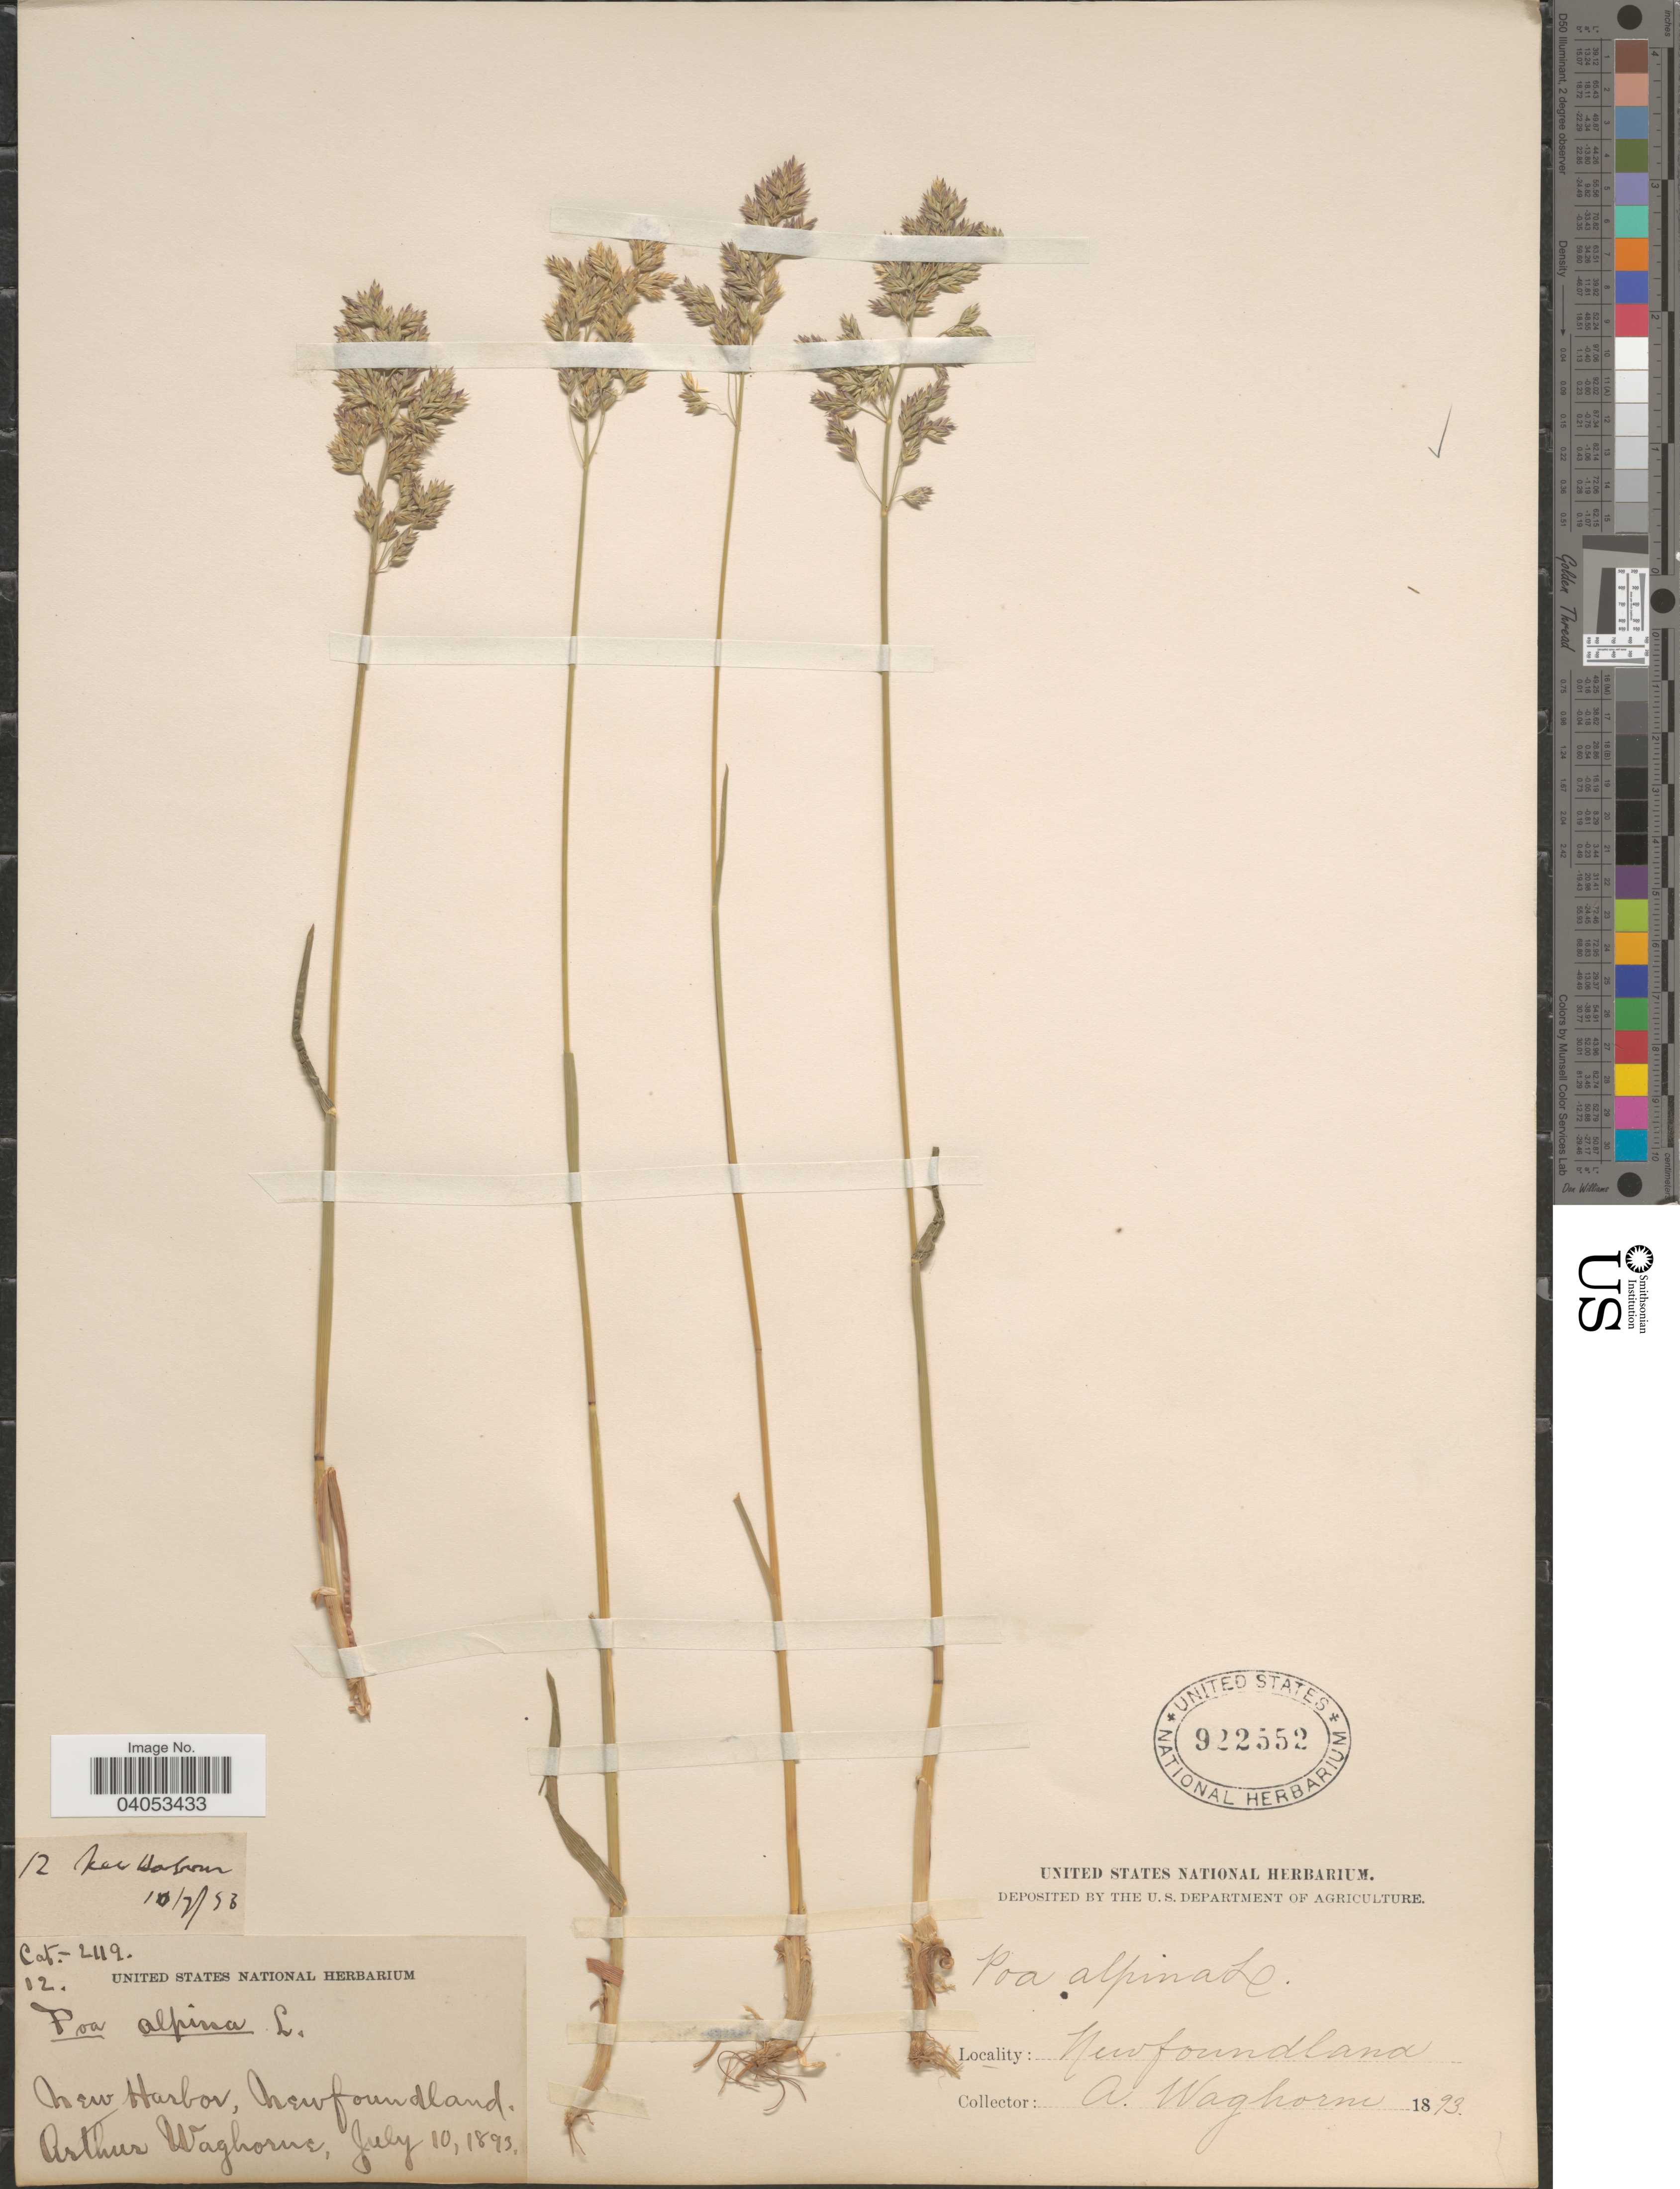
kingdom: Plantae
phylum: Tracheophyta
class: Liliopsida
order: Poales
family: Poaceae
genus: Poa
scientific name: Poa alpina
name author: L.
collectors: A. Waghorne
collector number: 12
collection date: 1893-07-10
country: Canada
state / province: Newfoundland and Labrador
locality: New Harbor.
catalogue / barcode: US 922552